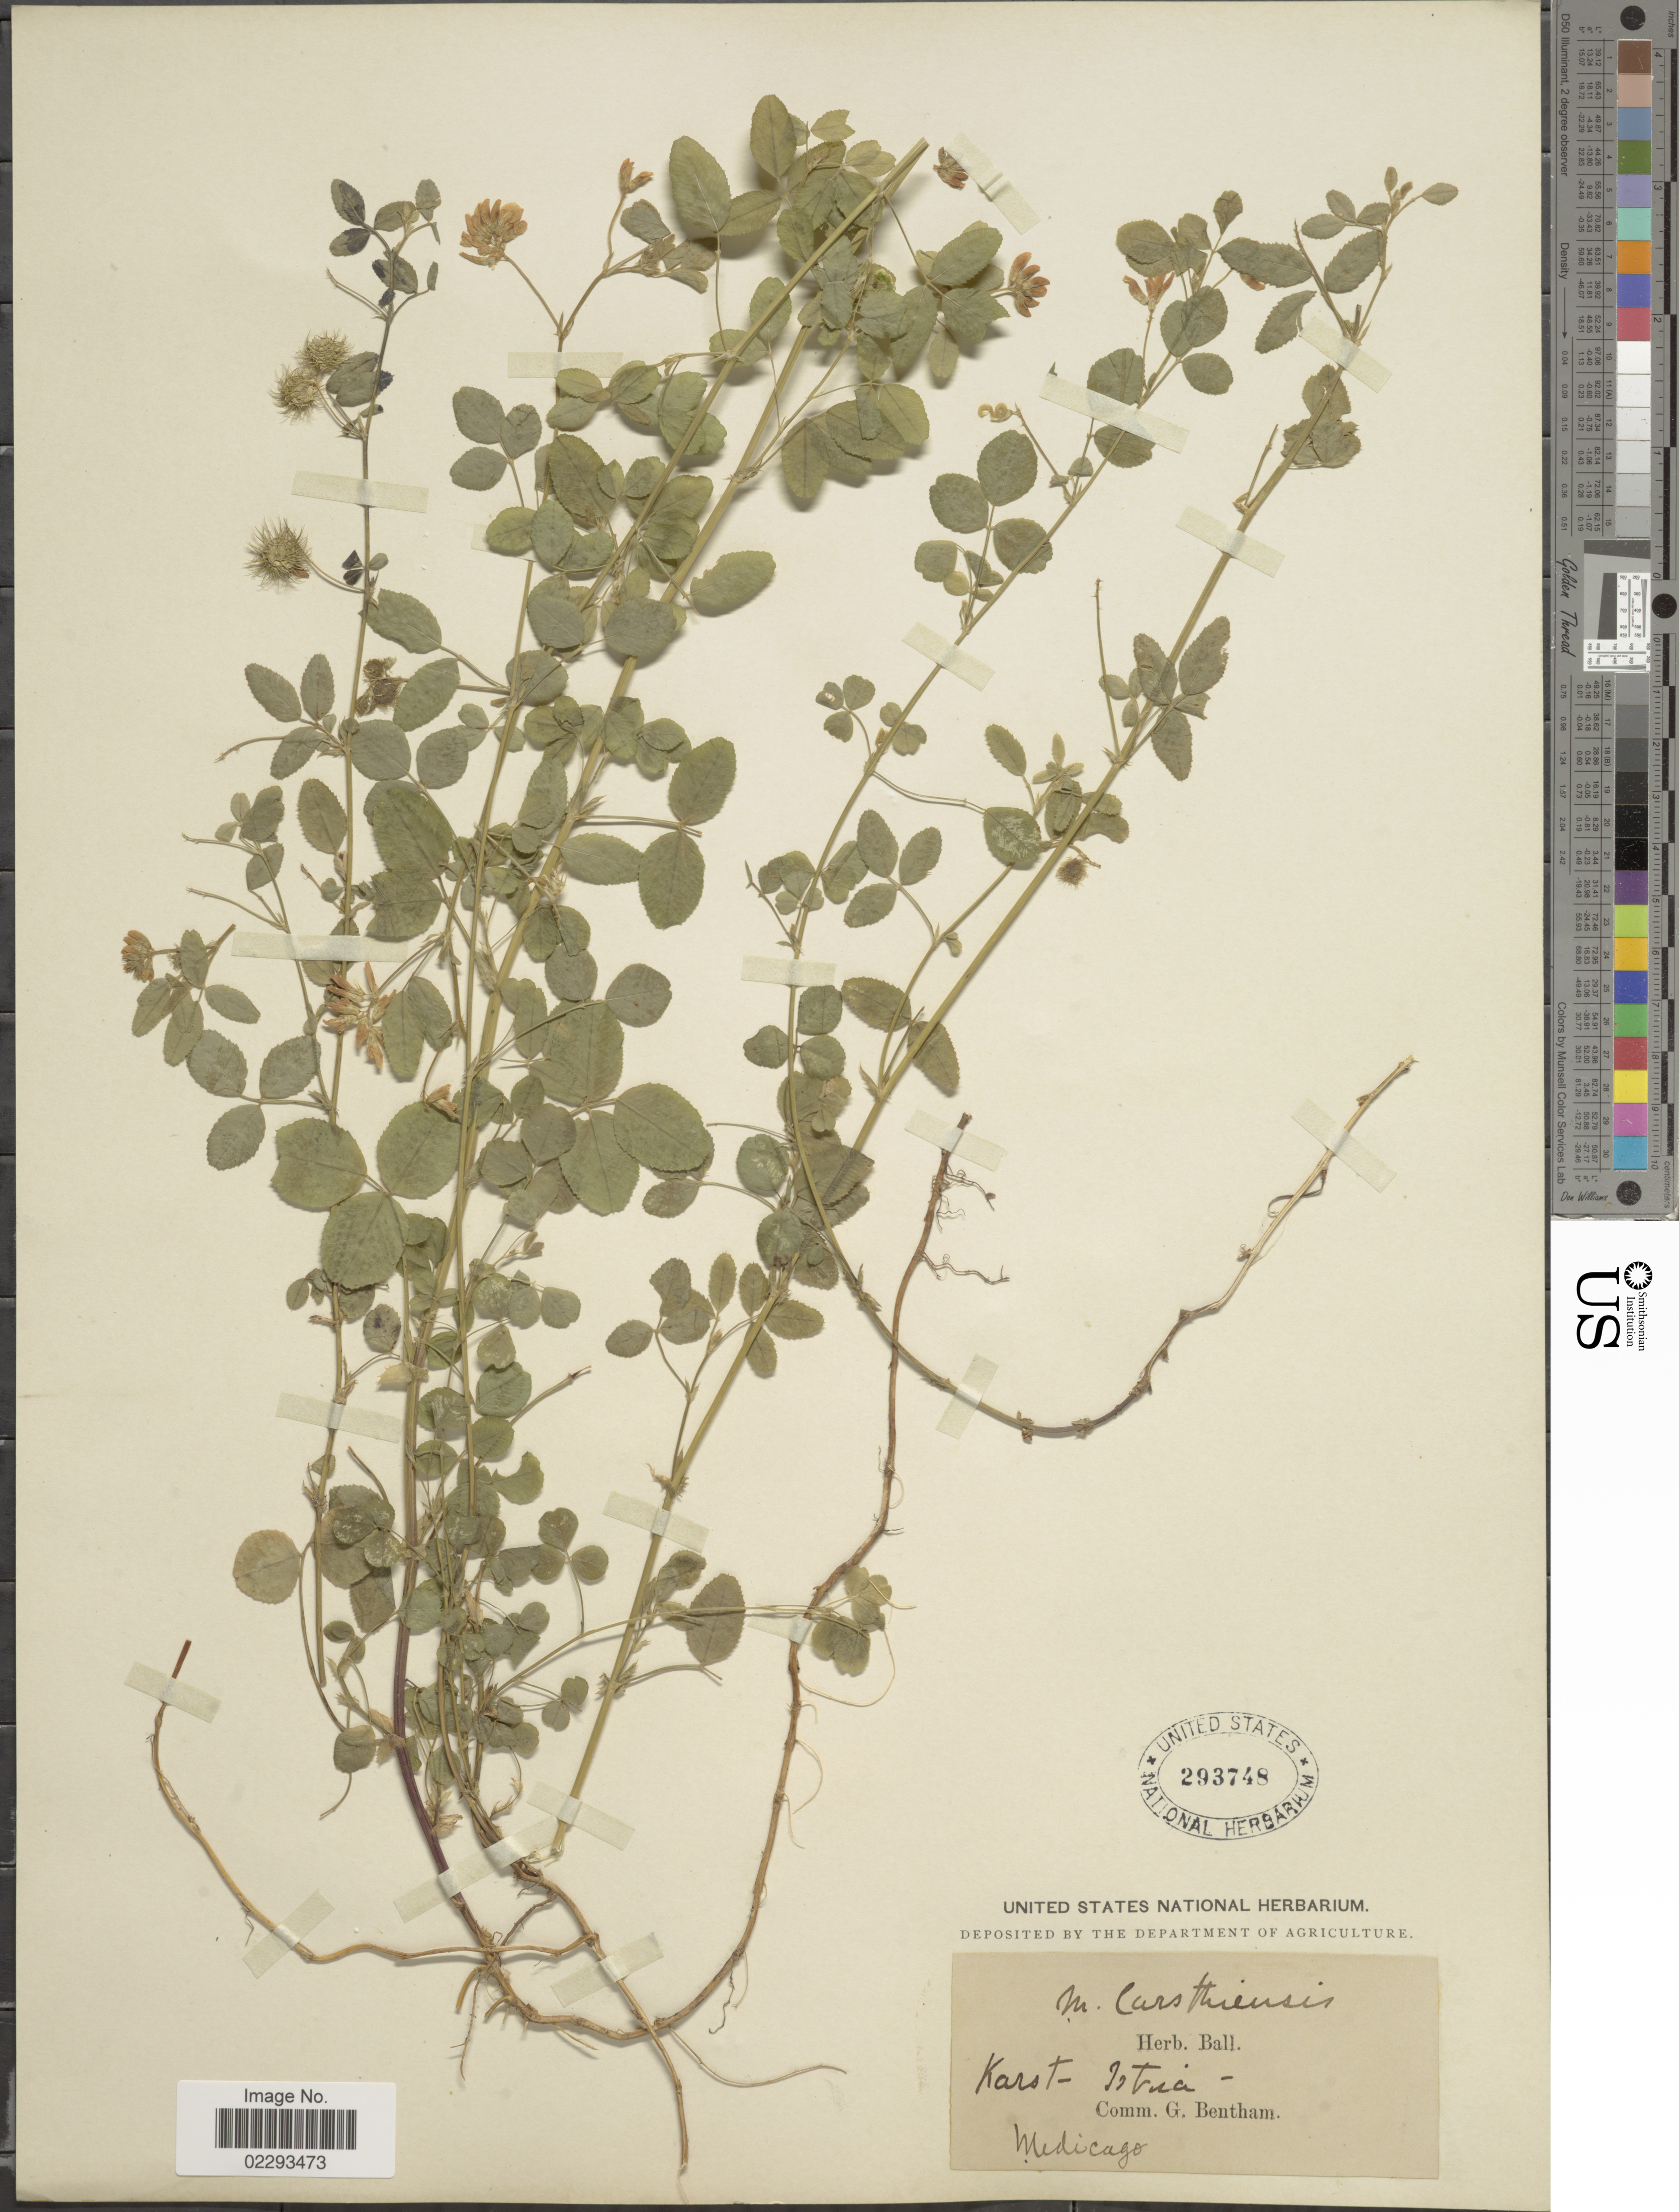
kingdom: Plantae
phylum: Tracheophyta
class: Magnoliopsida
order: Fabales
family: Fabaceae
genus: Medicago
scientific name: Medicago carstiensis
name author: Wulfen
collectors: ex herb. Ball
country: Croatia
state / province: Istria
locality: Karst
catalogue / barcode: US 293748